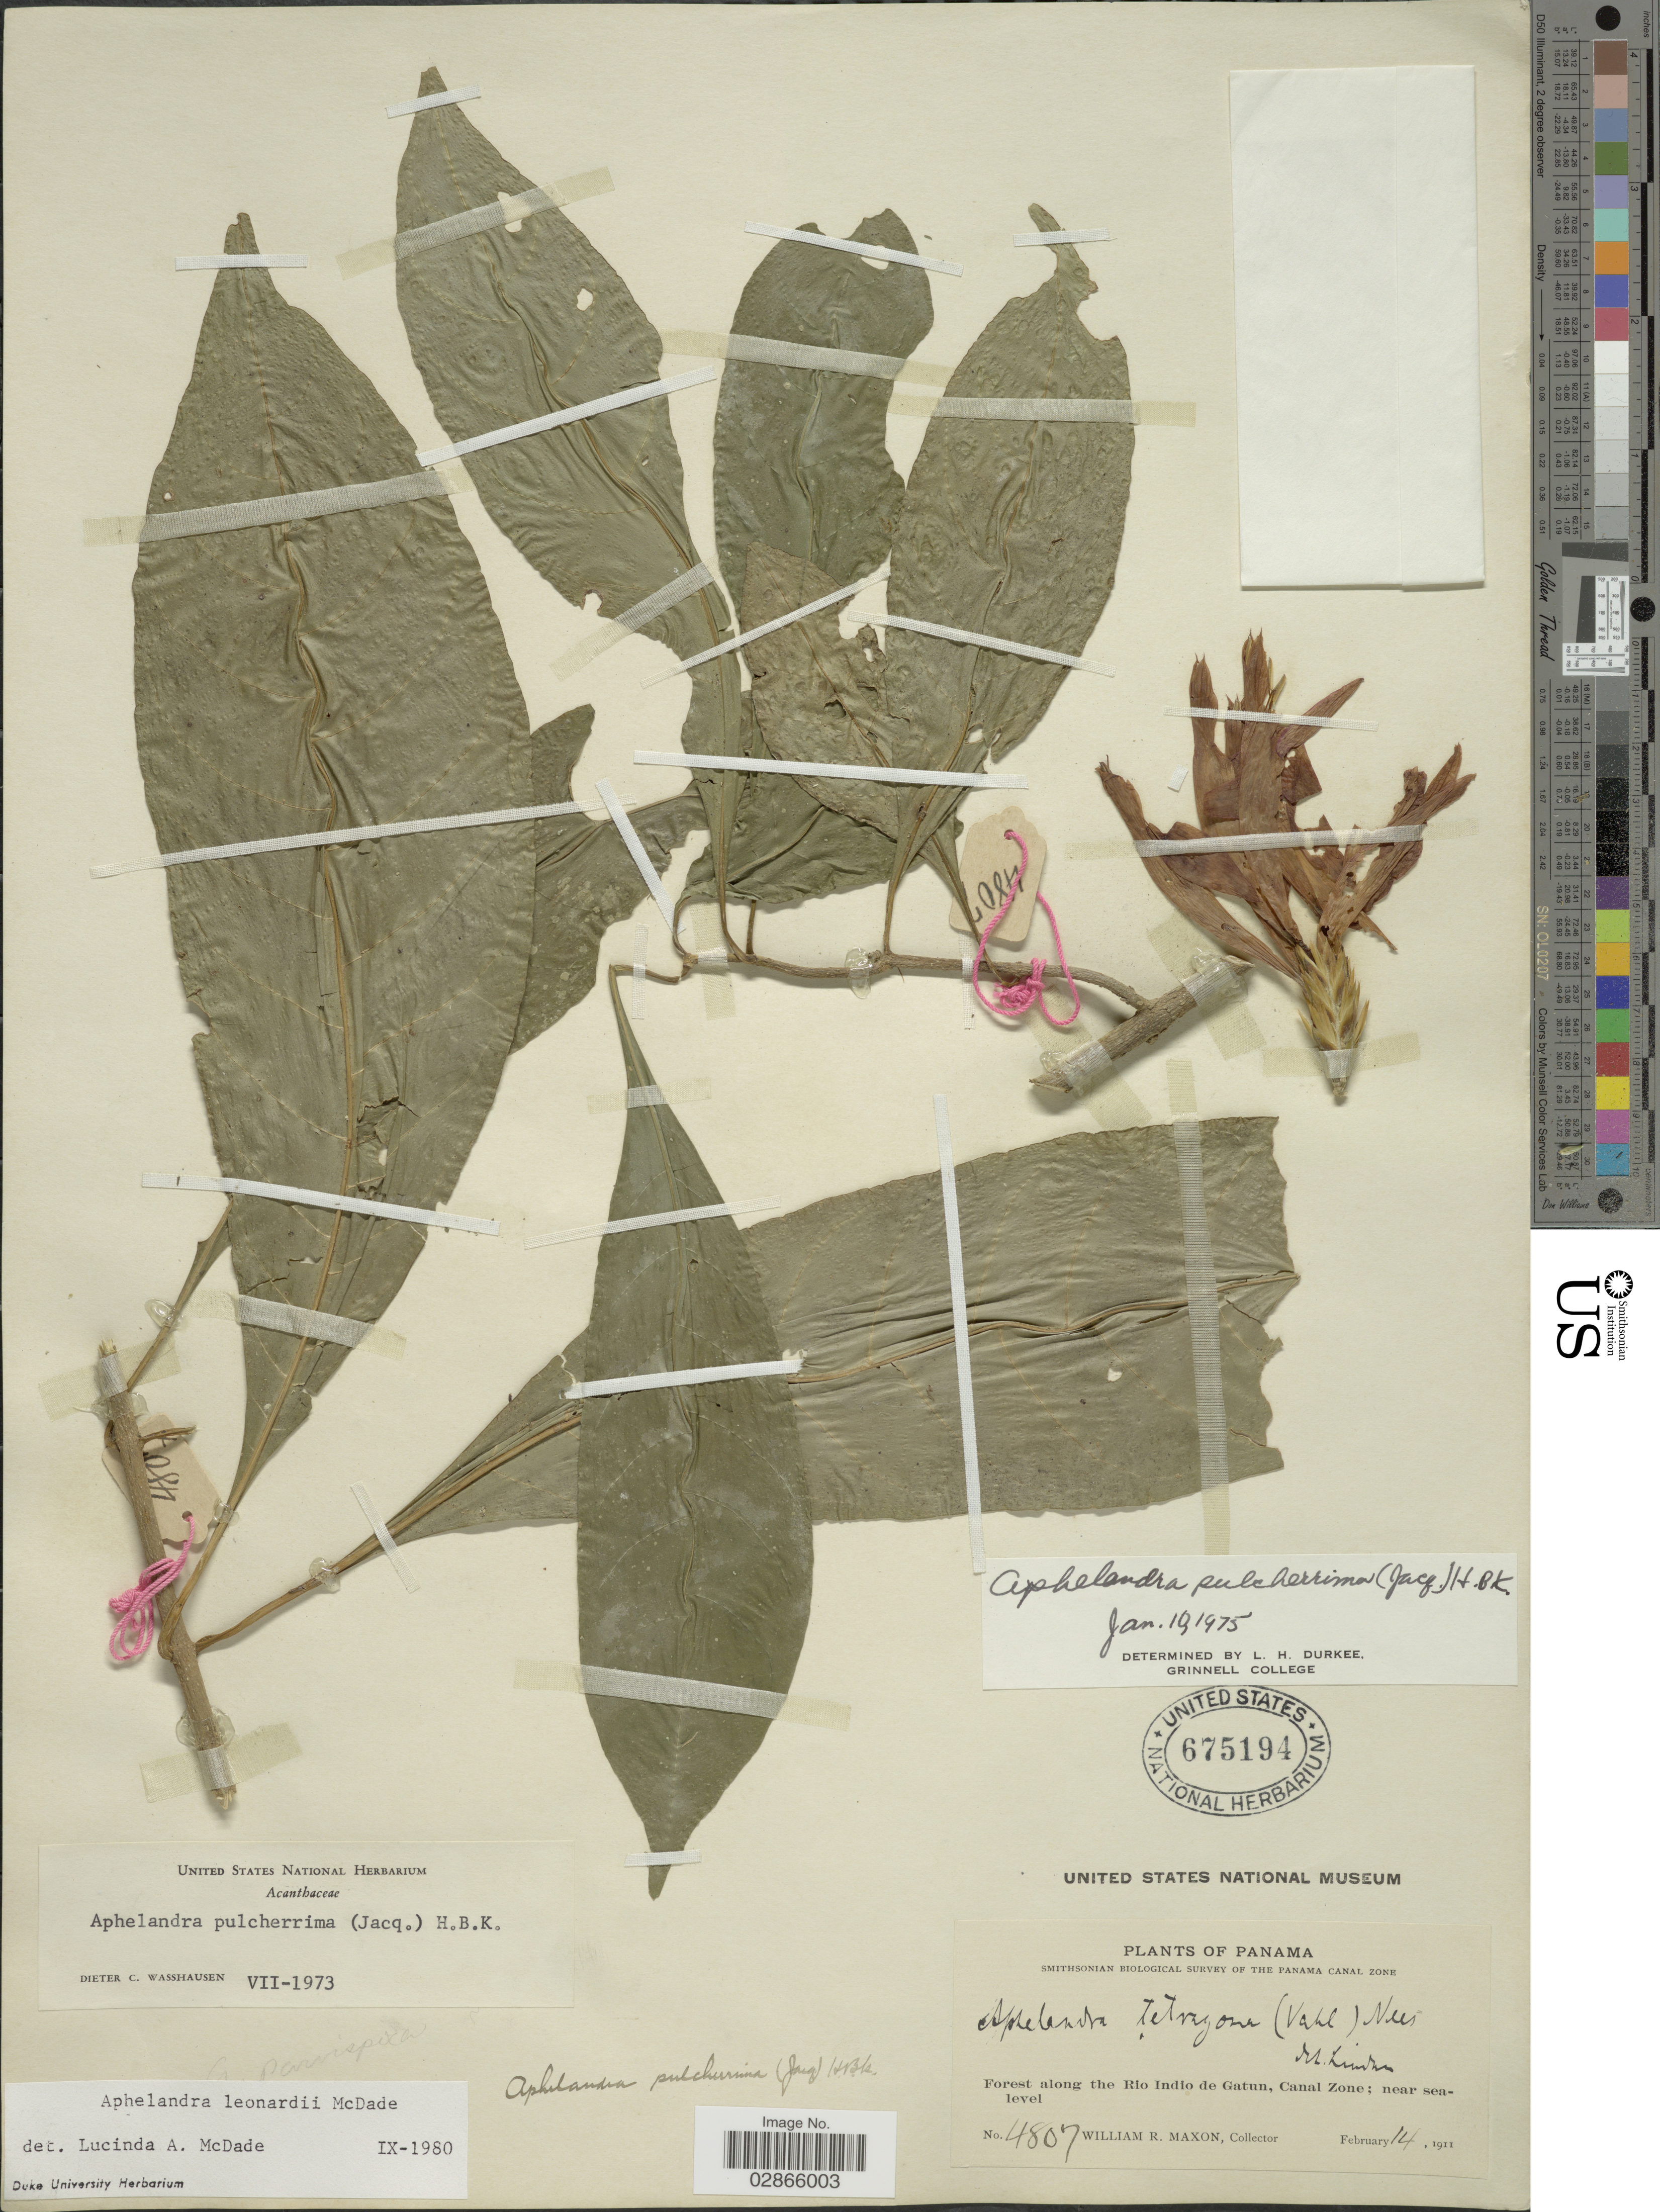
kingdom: Plantae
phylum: Tracheophyta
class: Magnoliopsida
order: Lamiales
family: Acanthaceae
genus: Aphelandra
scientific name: Aphelandra leonardii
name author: McDade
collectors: W. R. Maxon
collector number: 4807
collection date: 1911-02-14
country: Panama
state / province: Colón / Panamá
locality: Forest along the Rio Indio de Gatun, Canal Zone.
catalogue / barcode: US 675194